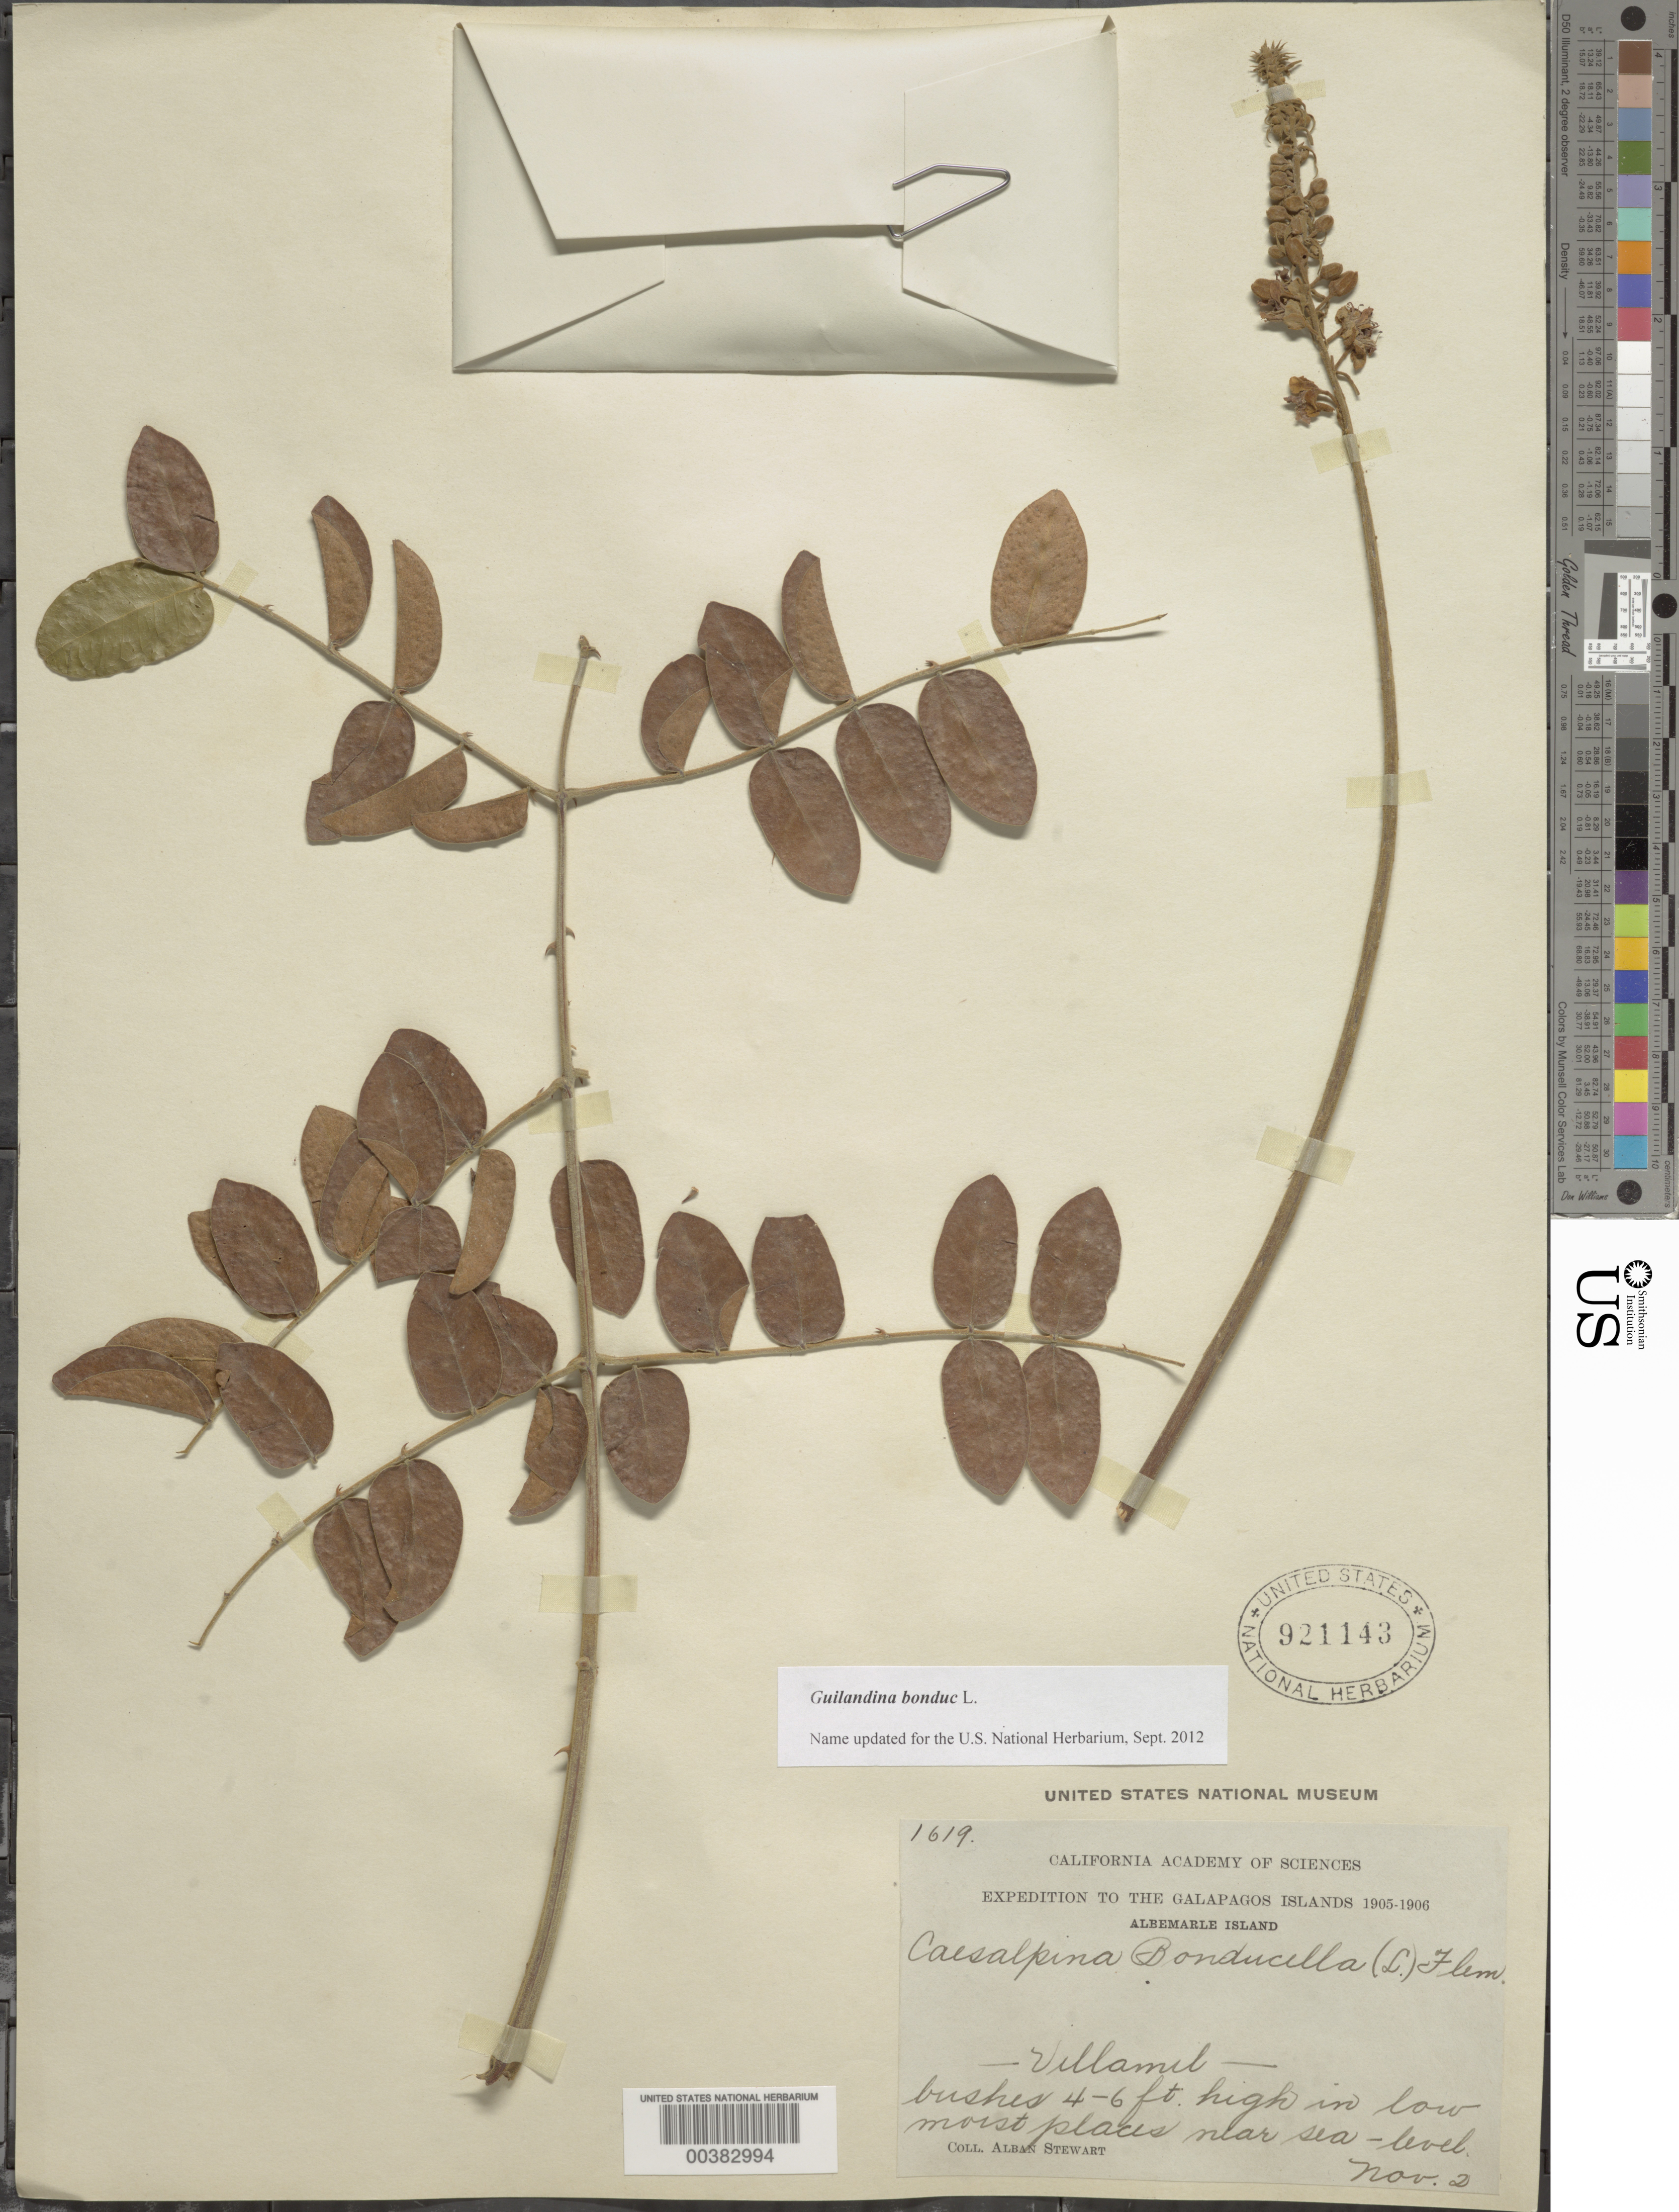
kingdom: Plantae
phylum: Tracheophyta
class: Magnoliopsida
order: Fabales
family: Fabaceae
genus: Guilandina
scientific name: Guilandina bonduc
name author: L.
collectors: A. Stewart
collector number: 1619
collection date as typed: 02 Nov 1905 or 02 Nov 1906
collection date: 1905-11-02 or 1906-11-02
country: Ecuador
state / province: Colón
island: Isabela [Albemarle]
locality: Villamil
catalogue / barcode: US 921143